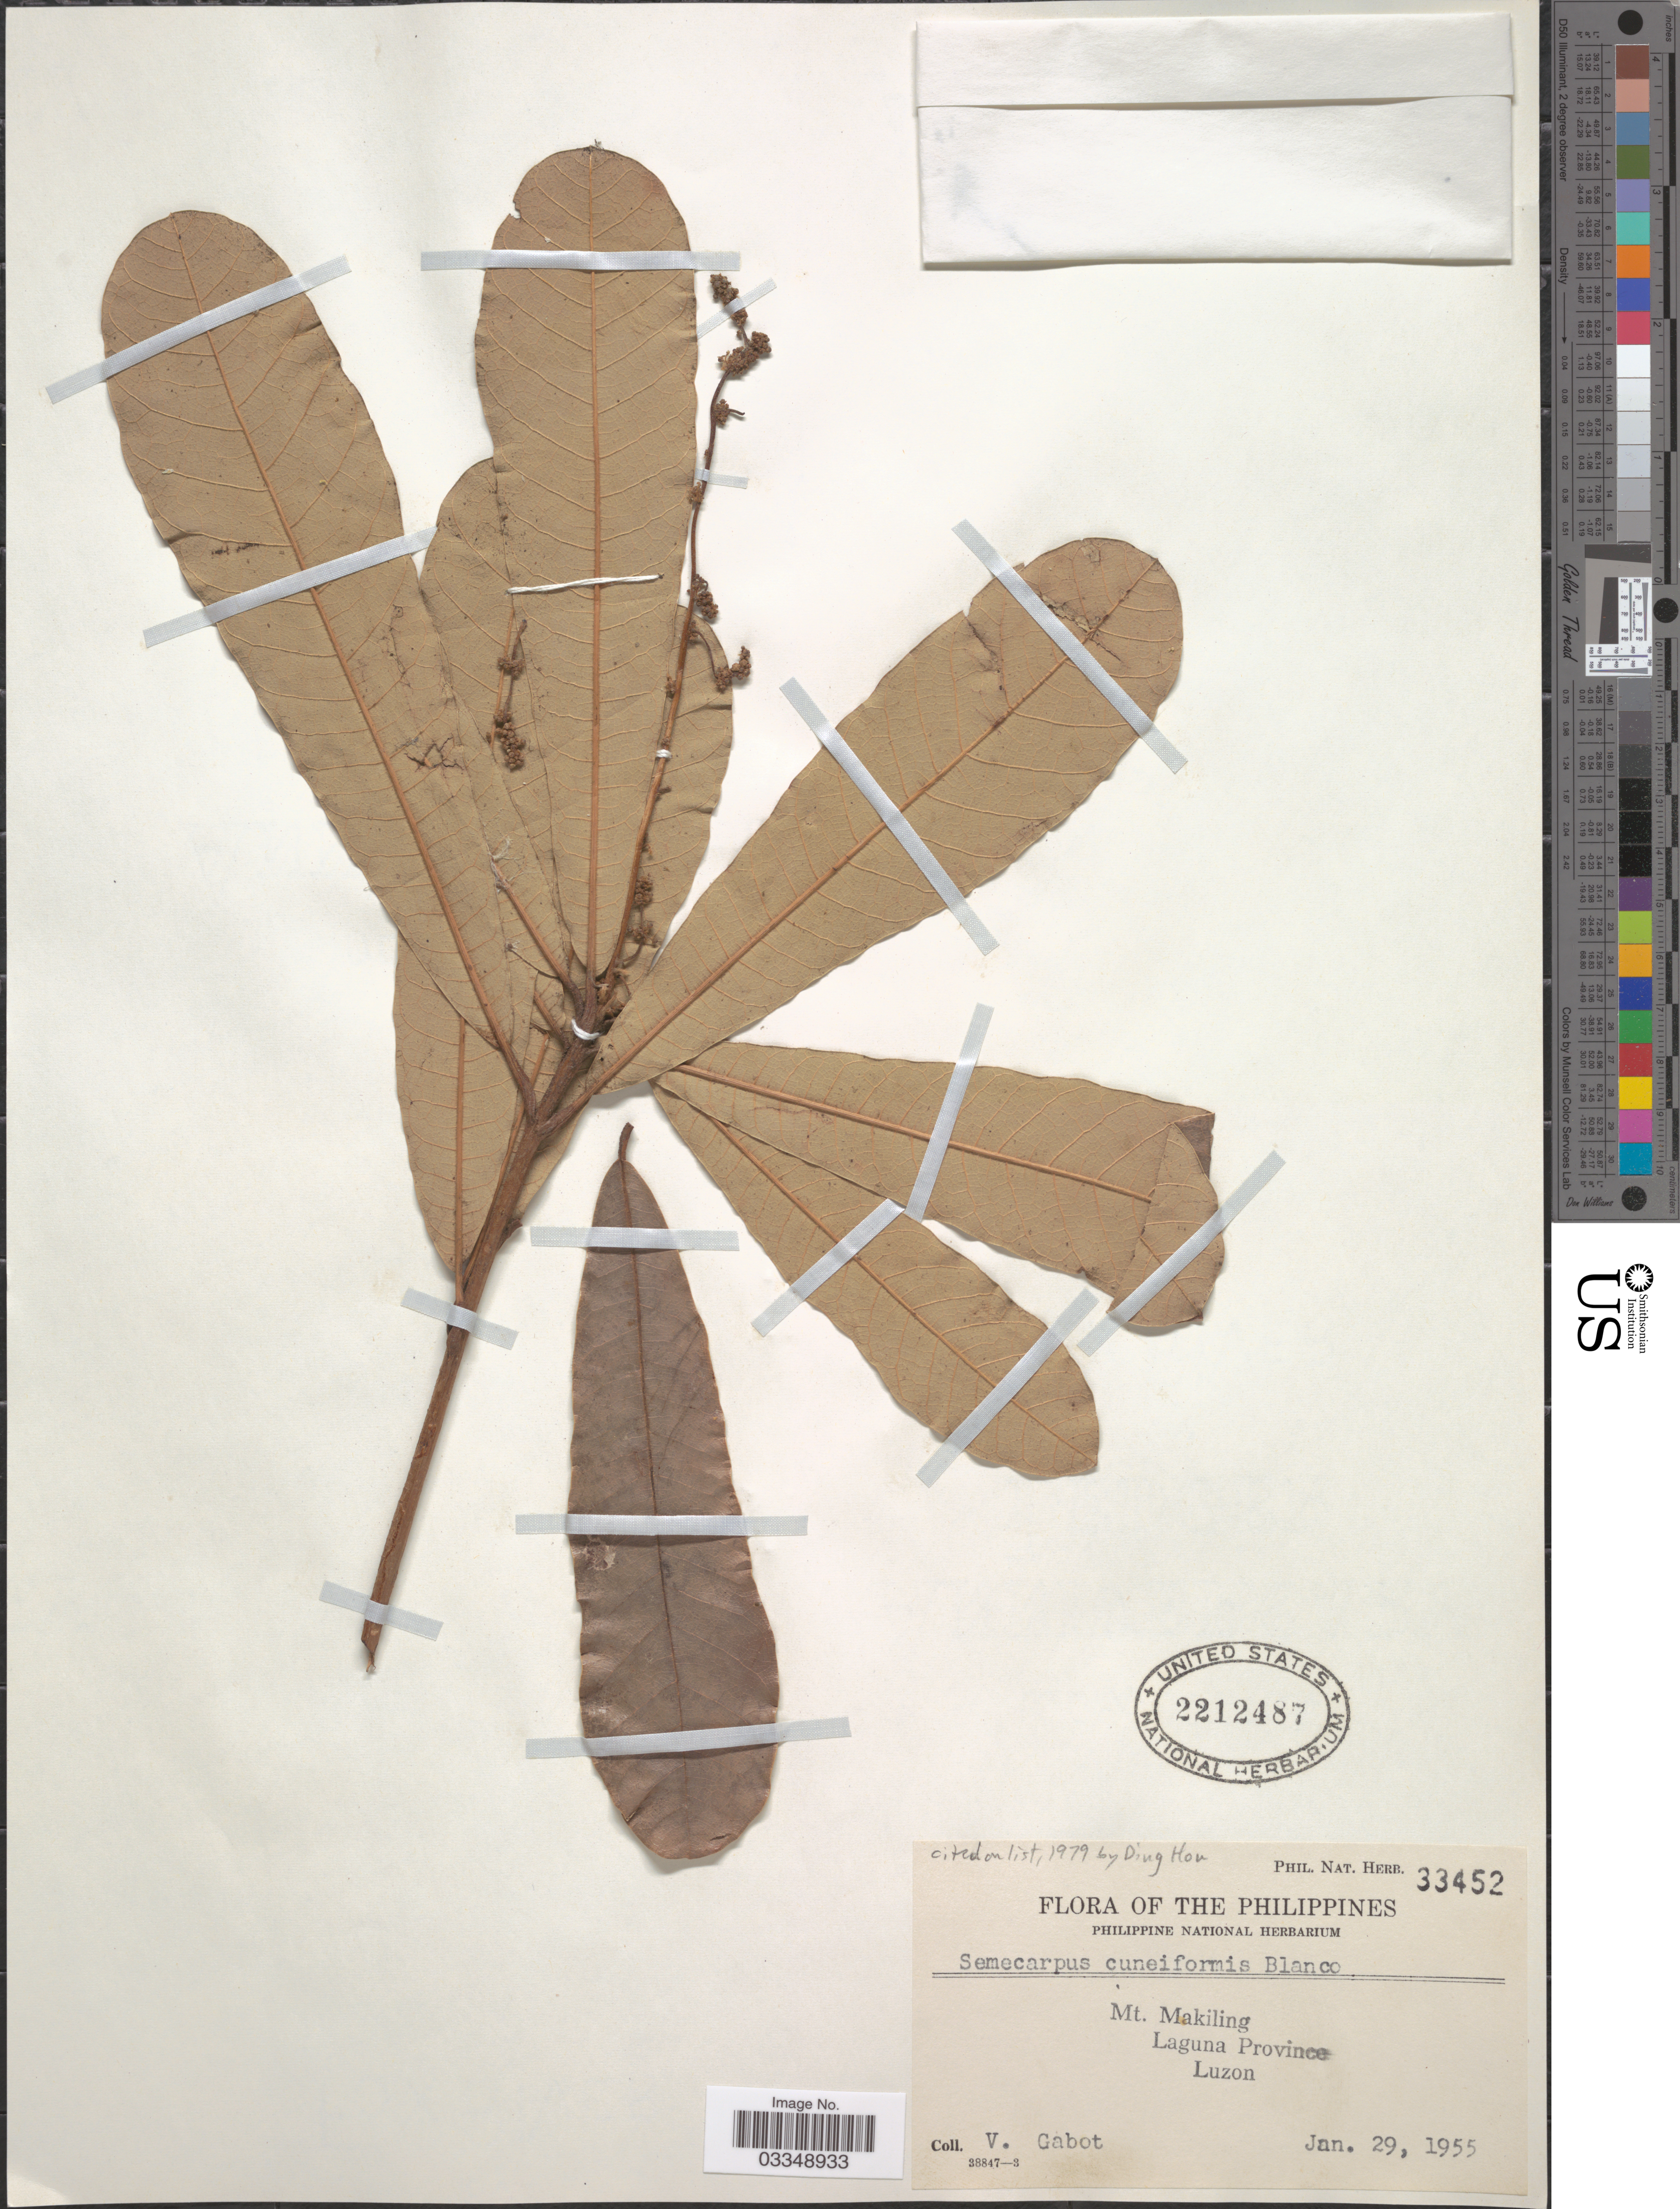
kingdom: Plantae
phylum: Tracheophyta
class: Magnoliopsida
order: Sapindales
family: Anacardiaceae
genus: Semecarpus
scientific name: Semecarpus cuneiformis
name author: Blanco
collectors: V. Gabot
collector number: Phil. Nat. Herb. 33452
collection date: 1955-01-29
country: Philippines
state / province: Calabarzon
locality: Mt. Makiling. Laguna Province. Luzon.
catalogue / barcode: US 2212487